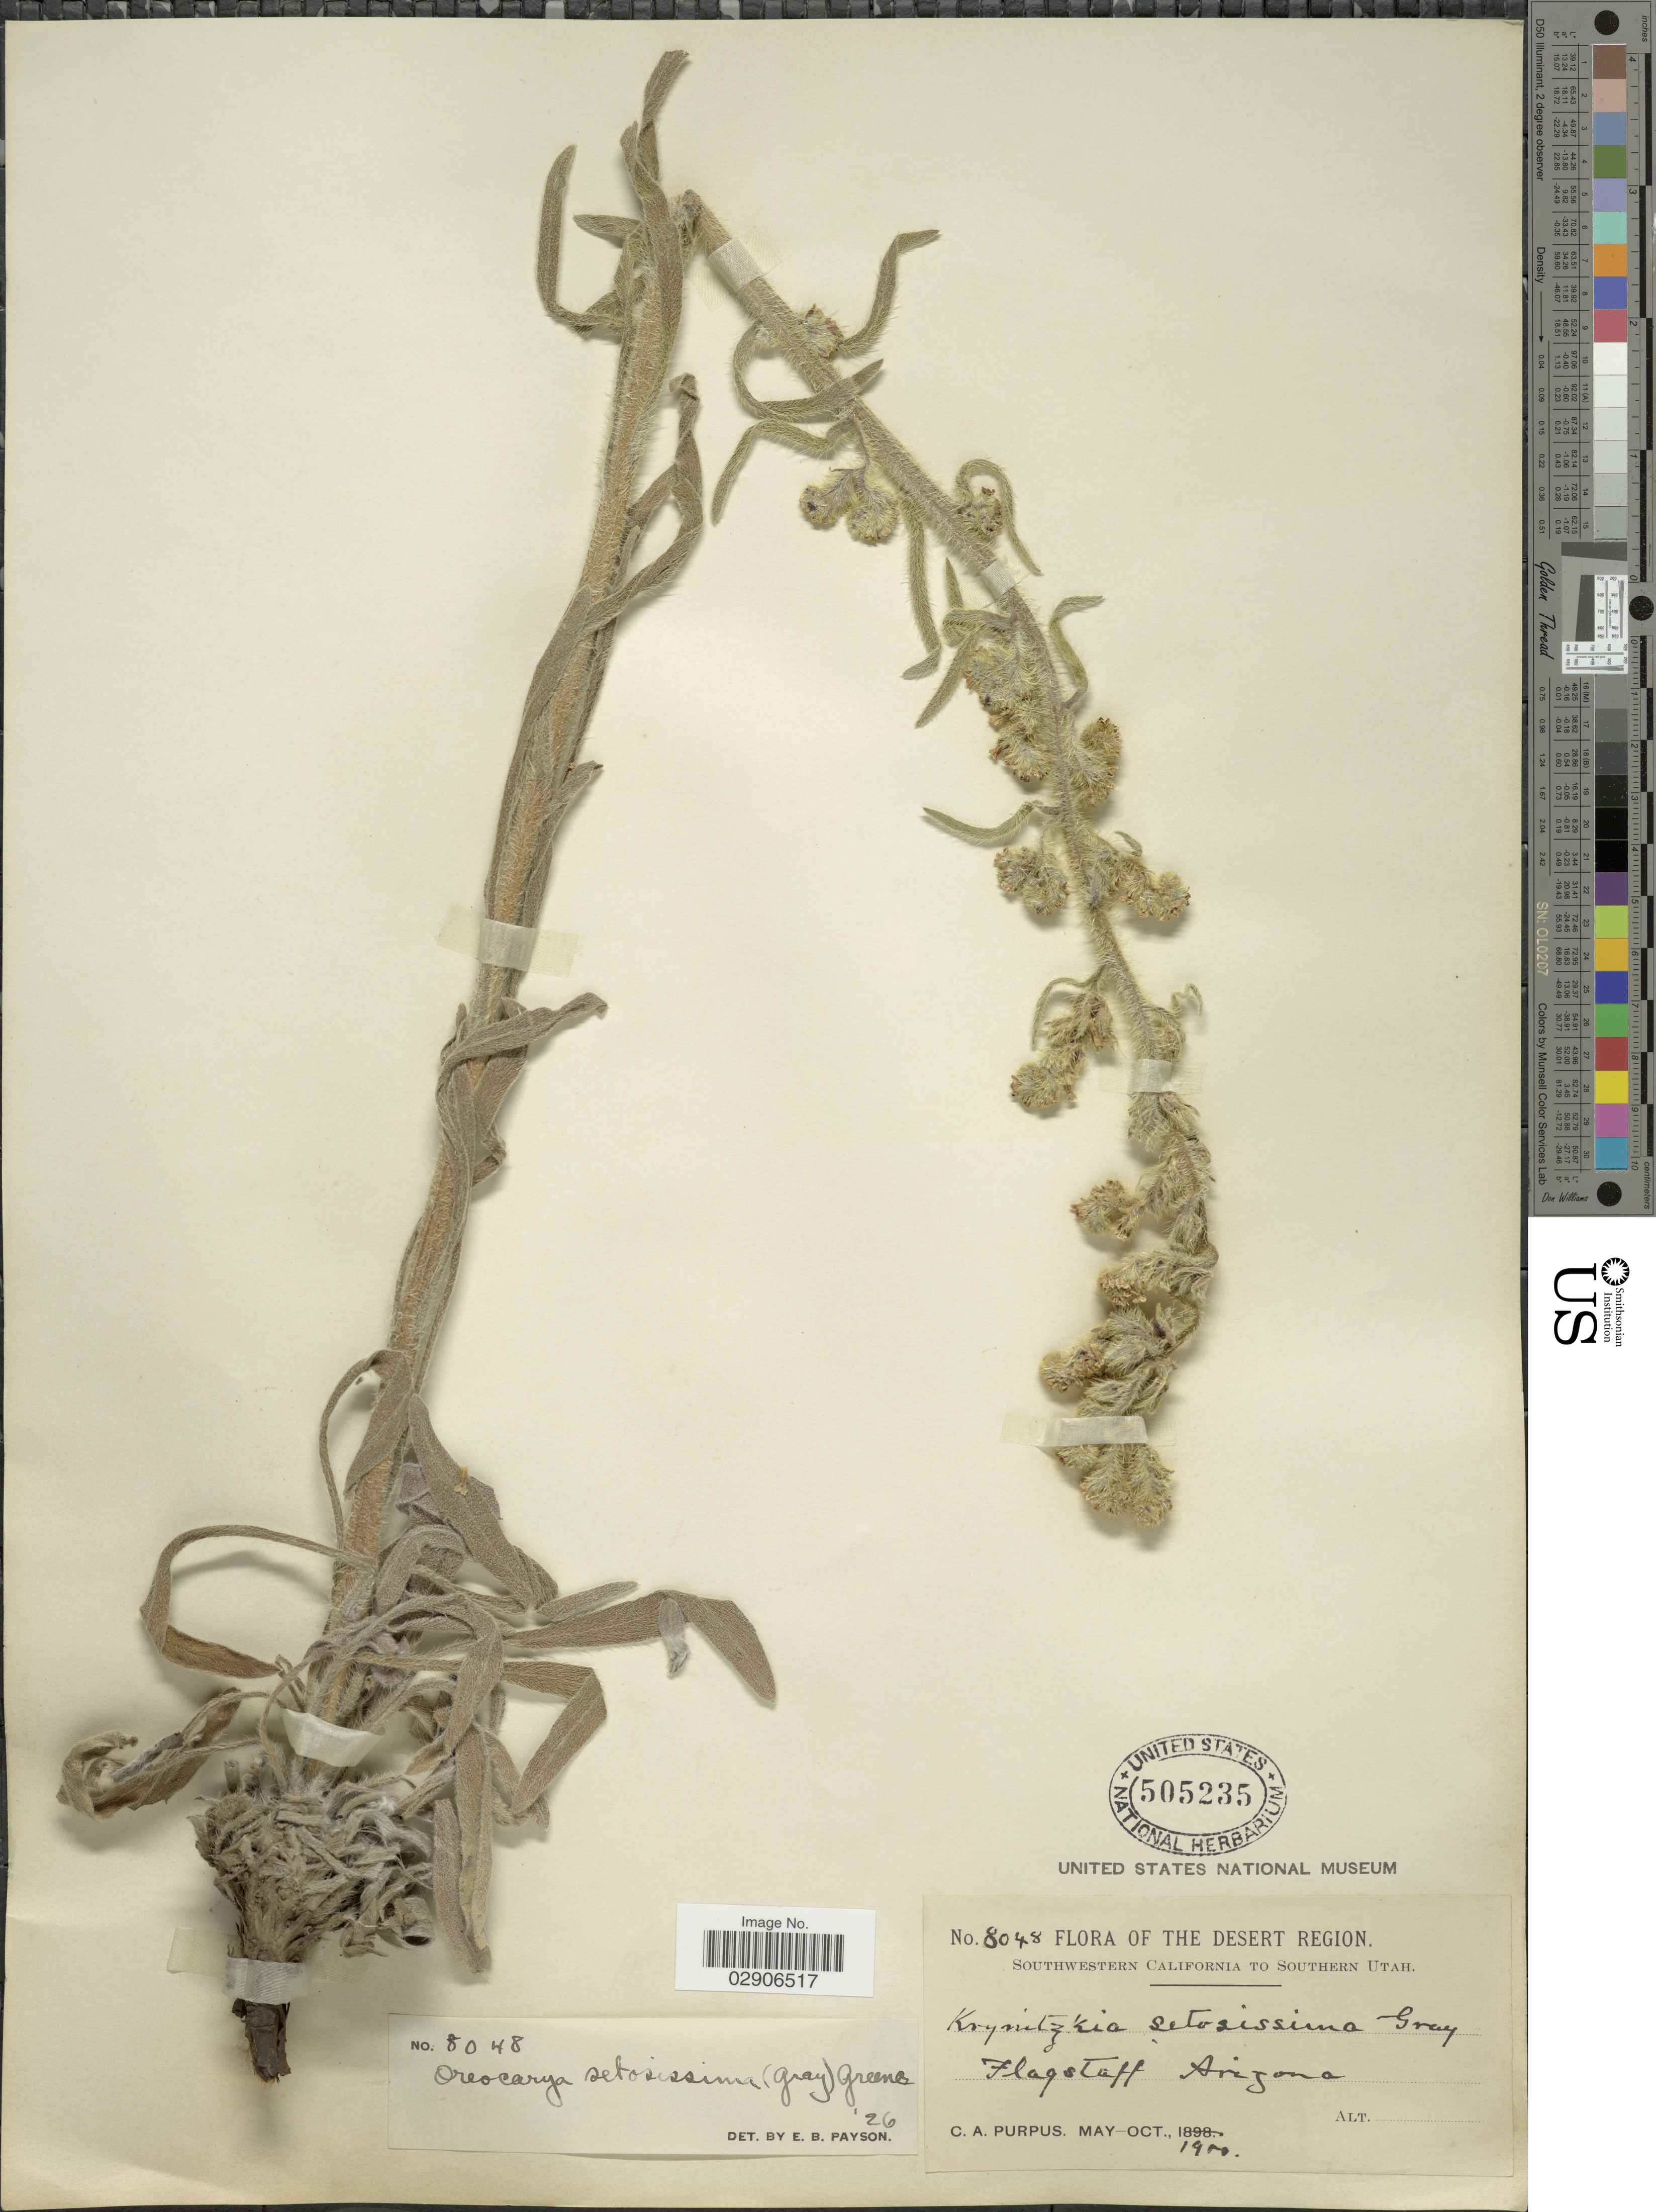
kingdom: Plantae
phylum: Tracheophyta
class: Magnoliopsida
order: Boraginales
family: Boraginaceae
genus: Oreocarya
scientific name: Oreocarya setosissima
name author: (A. Gray) Greene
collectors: C. A. Purpus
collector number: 8048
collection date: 1900-05/1900-10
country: United States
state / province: Arizona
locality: The Desert Region. Southwestern California to Southern Utah. Flagstaff.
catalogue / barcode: US 505235